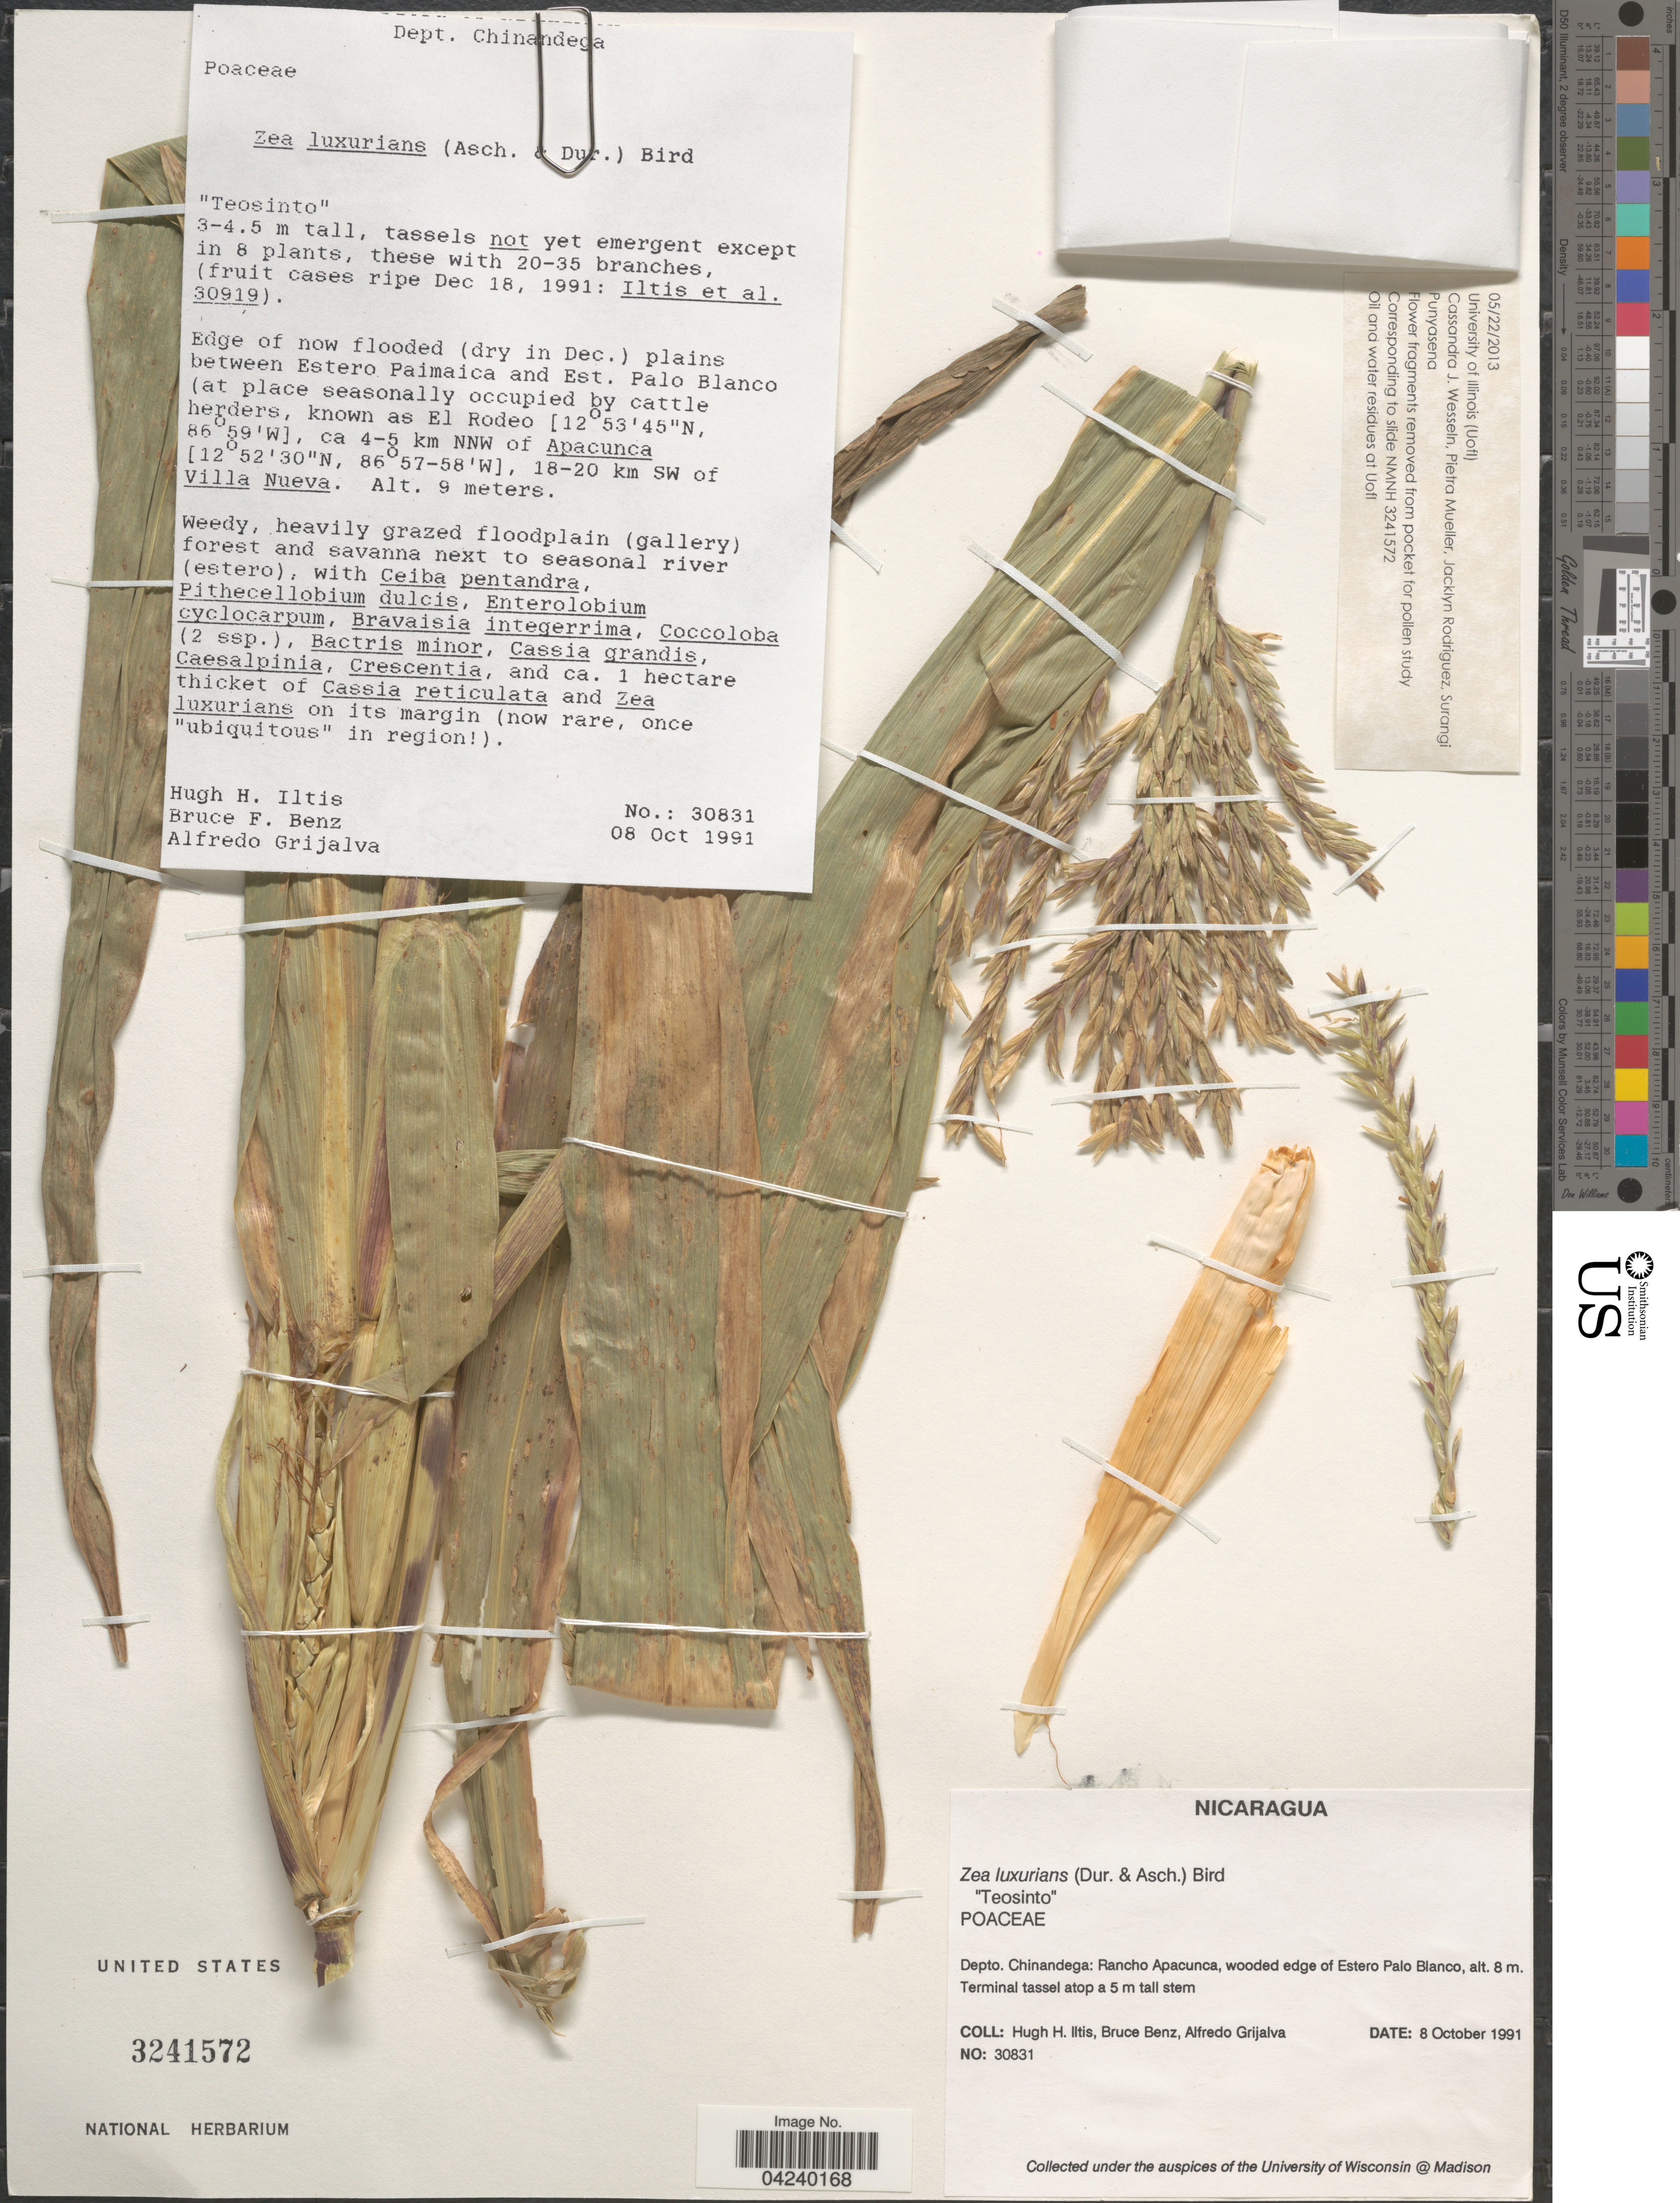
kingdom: Plantae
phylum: Tracheophyta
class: Liliopsida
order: Poales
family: Poaceae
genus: Zea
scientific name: Zea luxurians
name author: (Durieu & Asch.) R.M. Bird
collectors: H. H. Iltis, B. F. Benz & A. Grijalva P.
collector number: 30831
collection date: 1991-10-08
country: Nicaragua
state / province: Chinandega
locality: Dept. Chinandega. Edge of now flooded (dry in Dec.) plains between Estero Paimaica and Est. Palo Blanco (at place seasonally occupied by cattle herders, known as El Rodeo), ca 4-5 km NW of Apacunca, 18-20 km SW of Villa Nueva. Rancho Apacunca, wooded edge of Estero Palo Blanco.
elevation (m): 8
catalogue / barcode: US 3241572